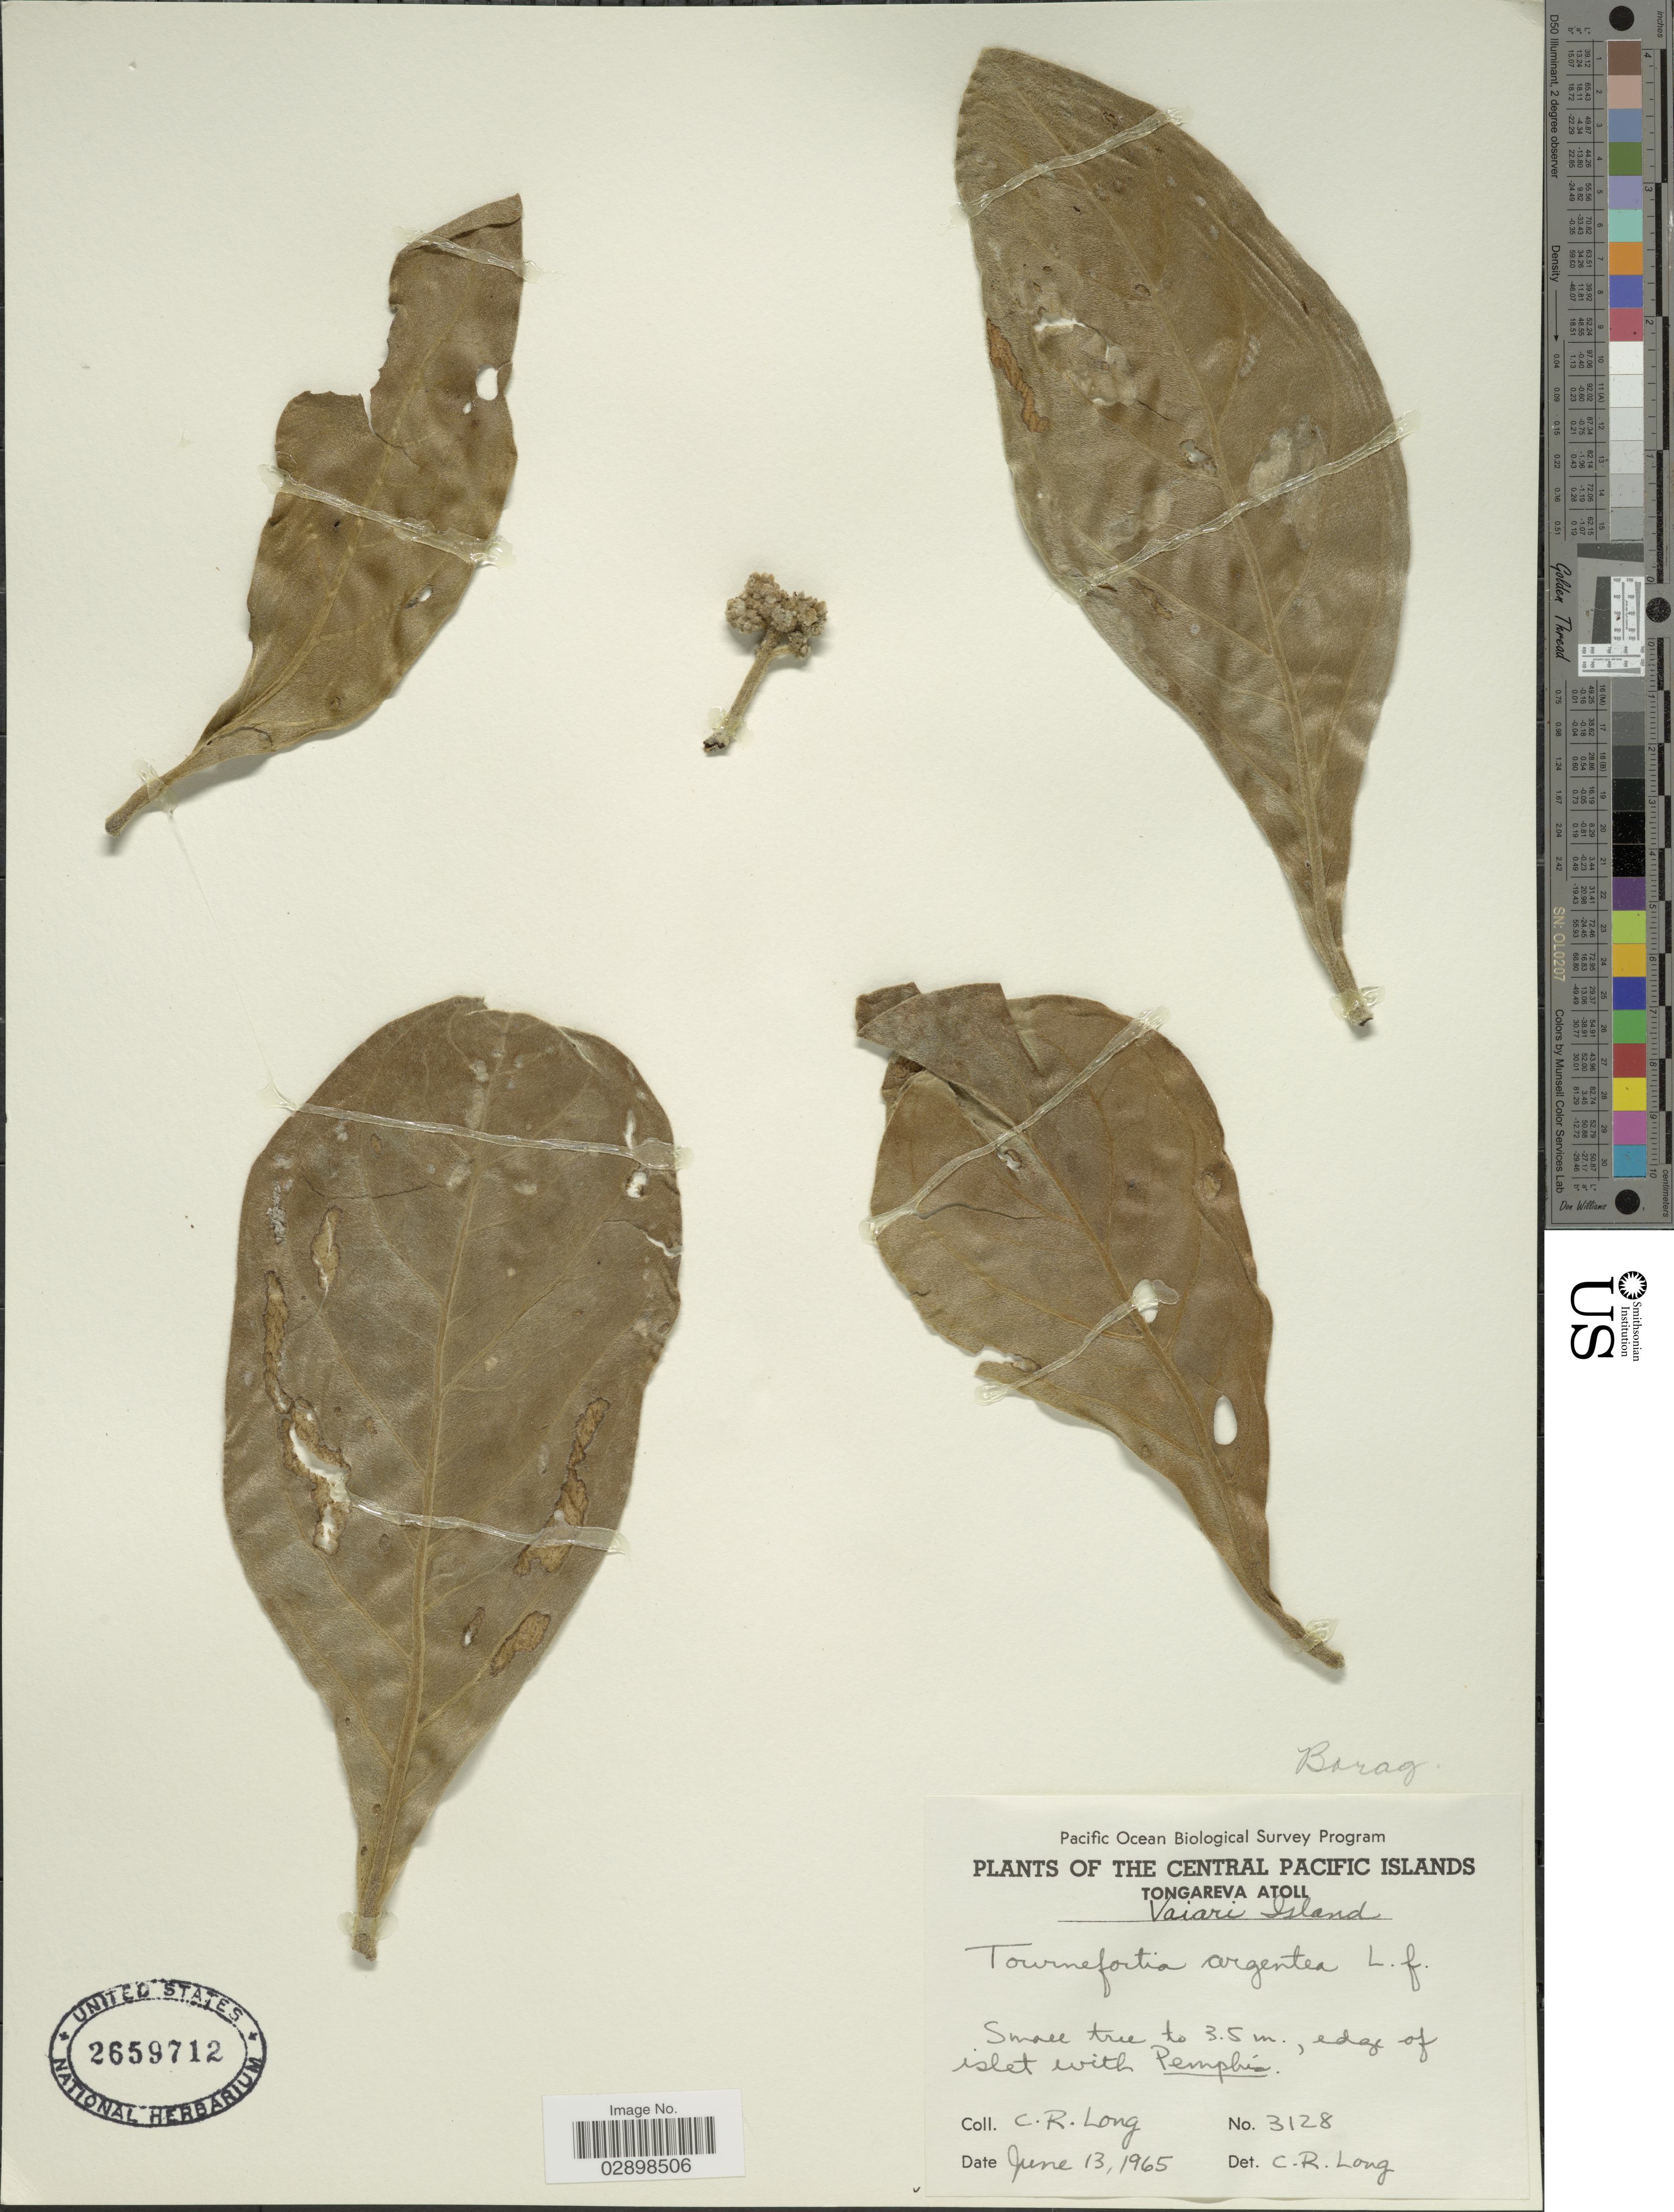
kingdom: Plantae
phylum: Tracheophyta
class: Magnoliopsida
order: Boraginales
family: Heliotropiaceae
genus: Heliotropium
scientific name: Heliotropium arboreum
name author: (Blanco) Mabberley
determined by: Wagner, W. L., (BOT), Smithsonian Institution - National Museum of Natural History (UNITED STATES)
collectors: C. R. Long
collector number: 3128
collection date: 1965-06-13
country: Cook Islands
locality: Central Pacific Islands. Tongareva Atoll. Vaiari Island.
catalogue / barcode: US 2659712